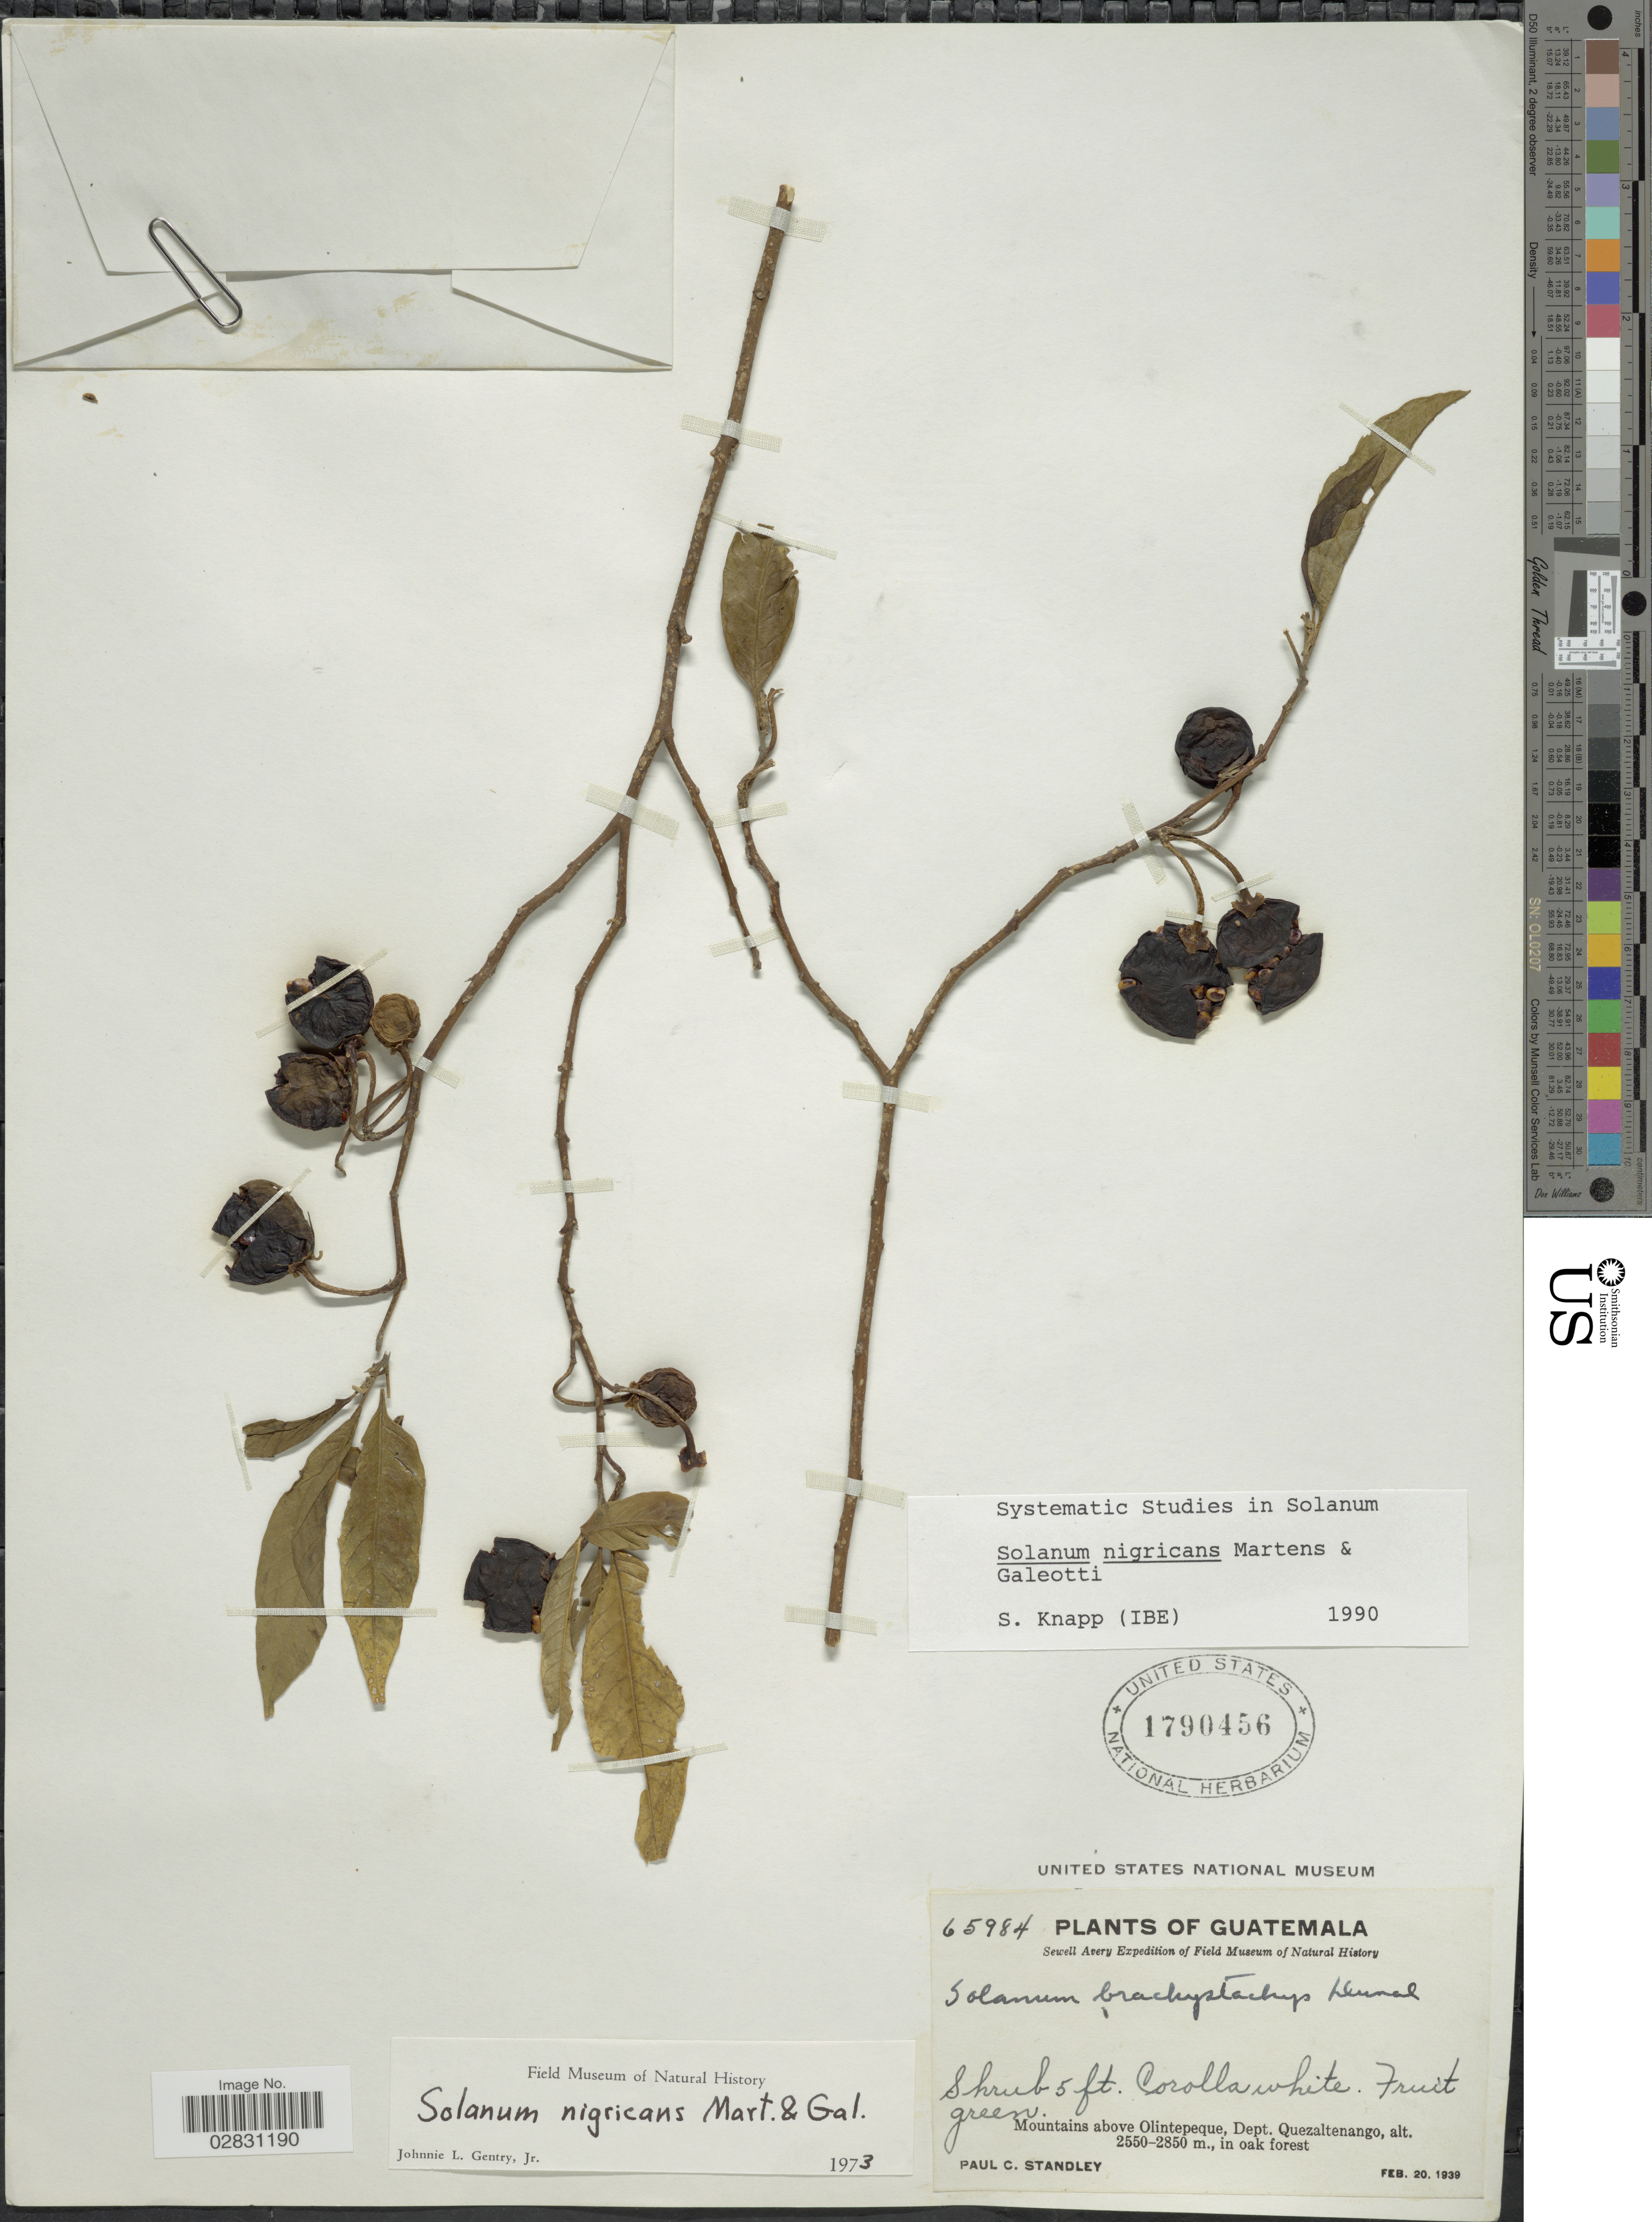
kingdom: Plantae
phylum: Tracheophyta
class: Magnoliopsida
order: Solanales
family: Solanaceae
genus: Solanum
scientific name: Solanum nigricans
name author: M. Martens & Galeotti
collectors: P. C. Standley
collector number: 65984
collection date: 1939-02-20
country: Guatemala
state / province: Quetzaltenango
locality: Mountains above Olintepeque, Dept. Quezaltenango.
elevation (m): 2550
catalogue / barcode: US 1790456